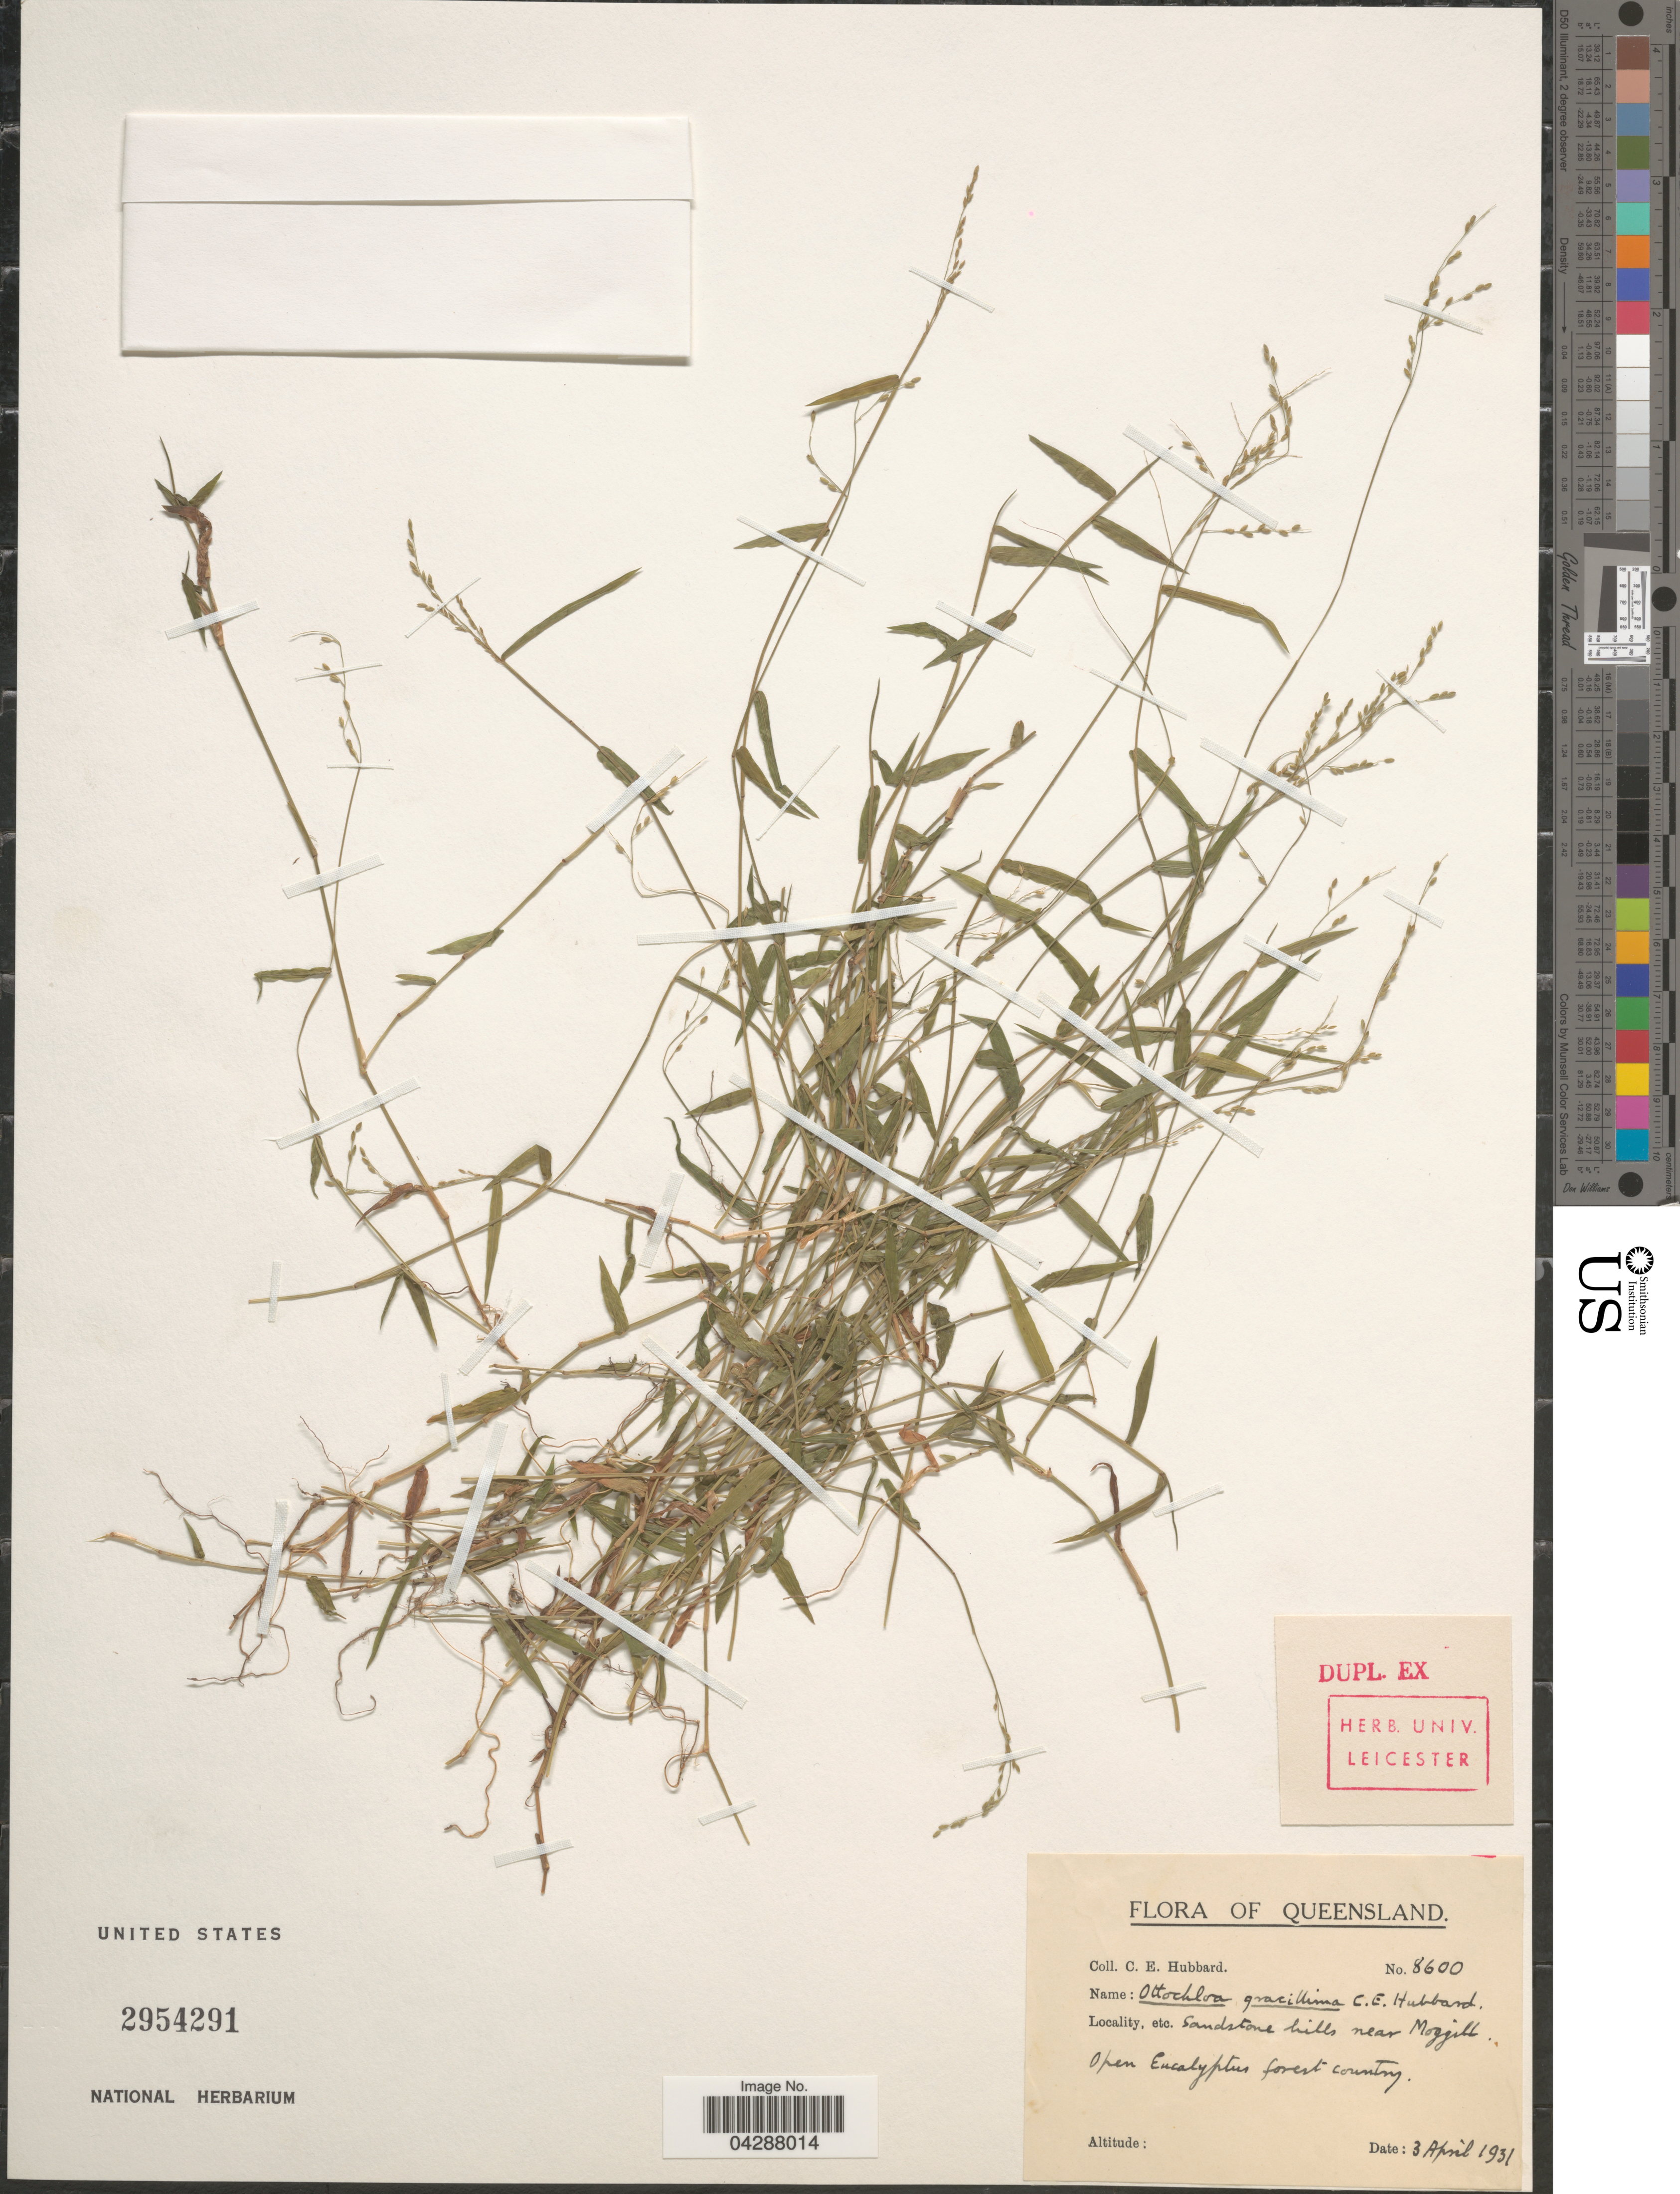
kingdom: Plantae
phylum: Tracheophyta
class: Liliopsida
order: Poales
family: Poaceae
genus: Ottochloa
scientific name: Ottochloa gracillima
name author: C.E. Hubb.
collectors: C. E. Hubbard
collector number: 8600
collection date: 1931-04-03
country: Australia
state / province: Queensland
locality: Sandstone hills near Moggill.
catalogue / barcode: US 2954291